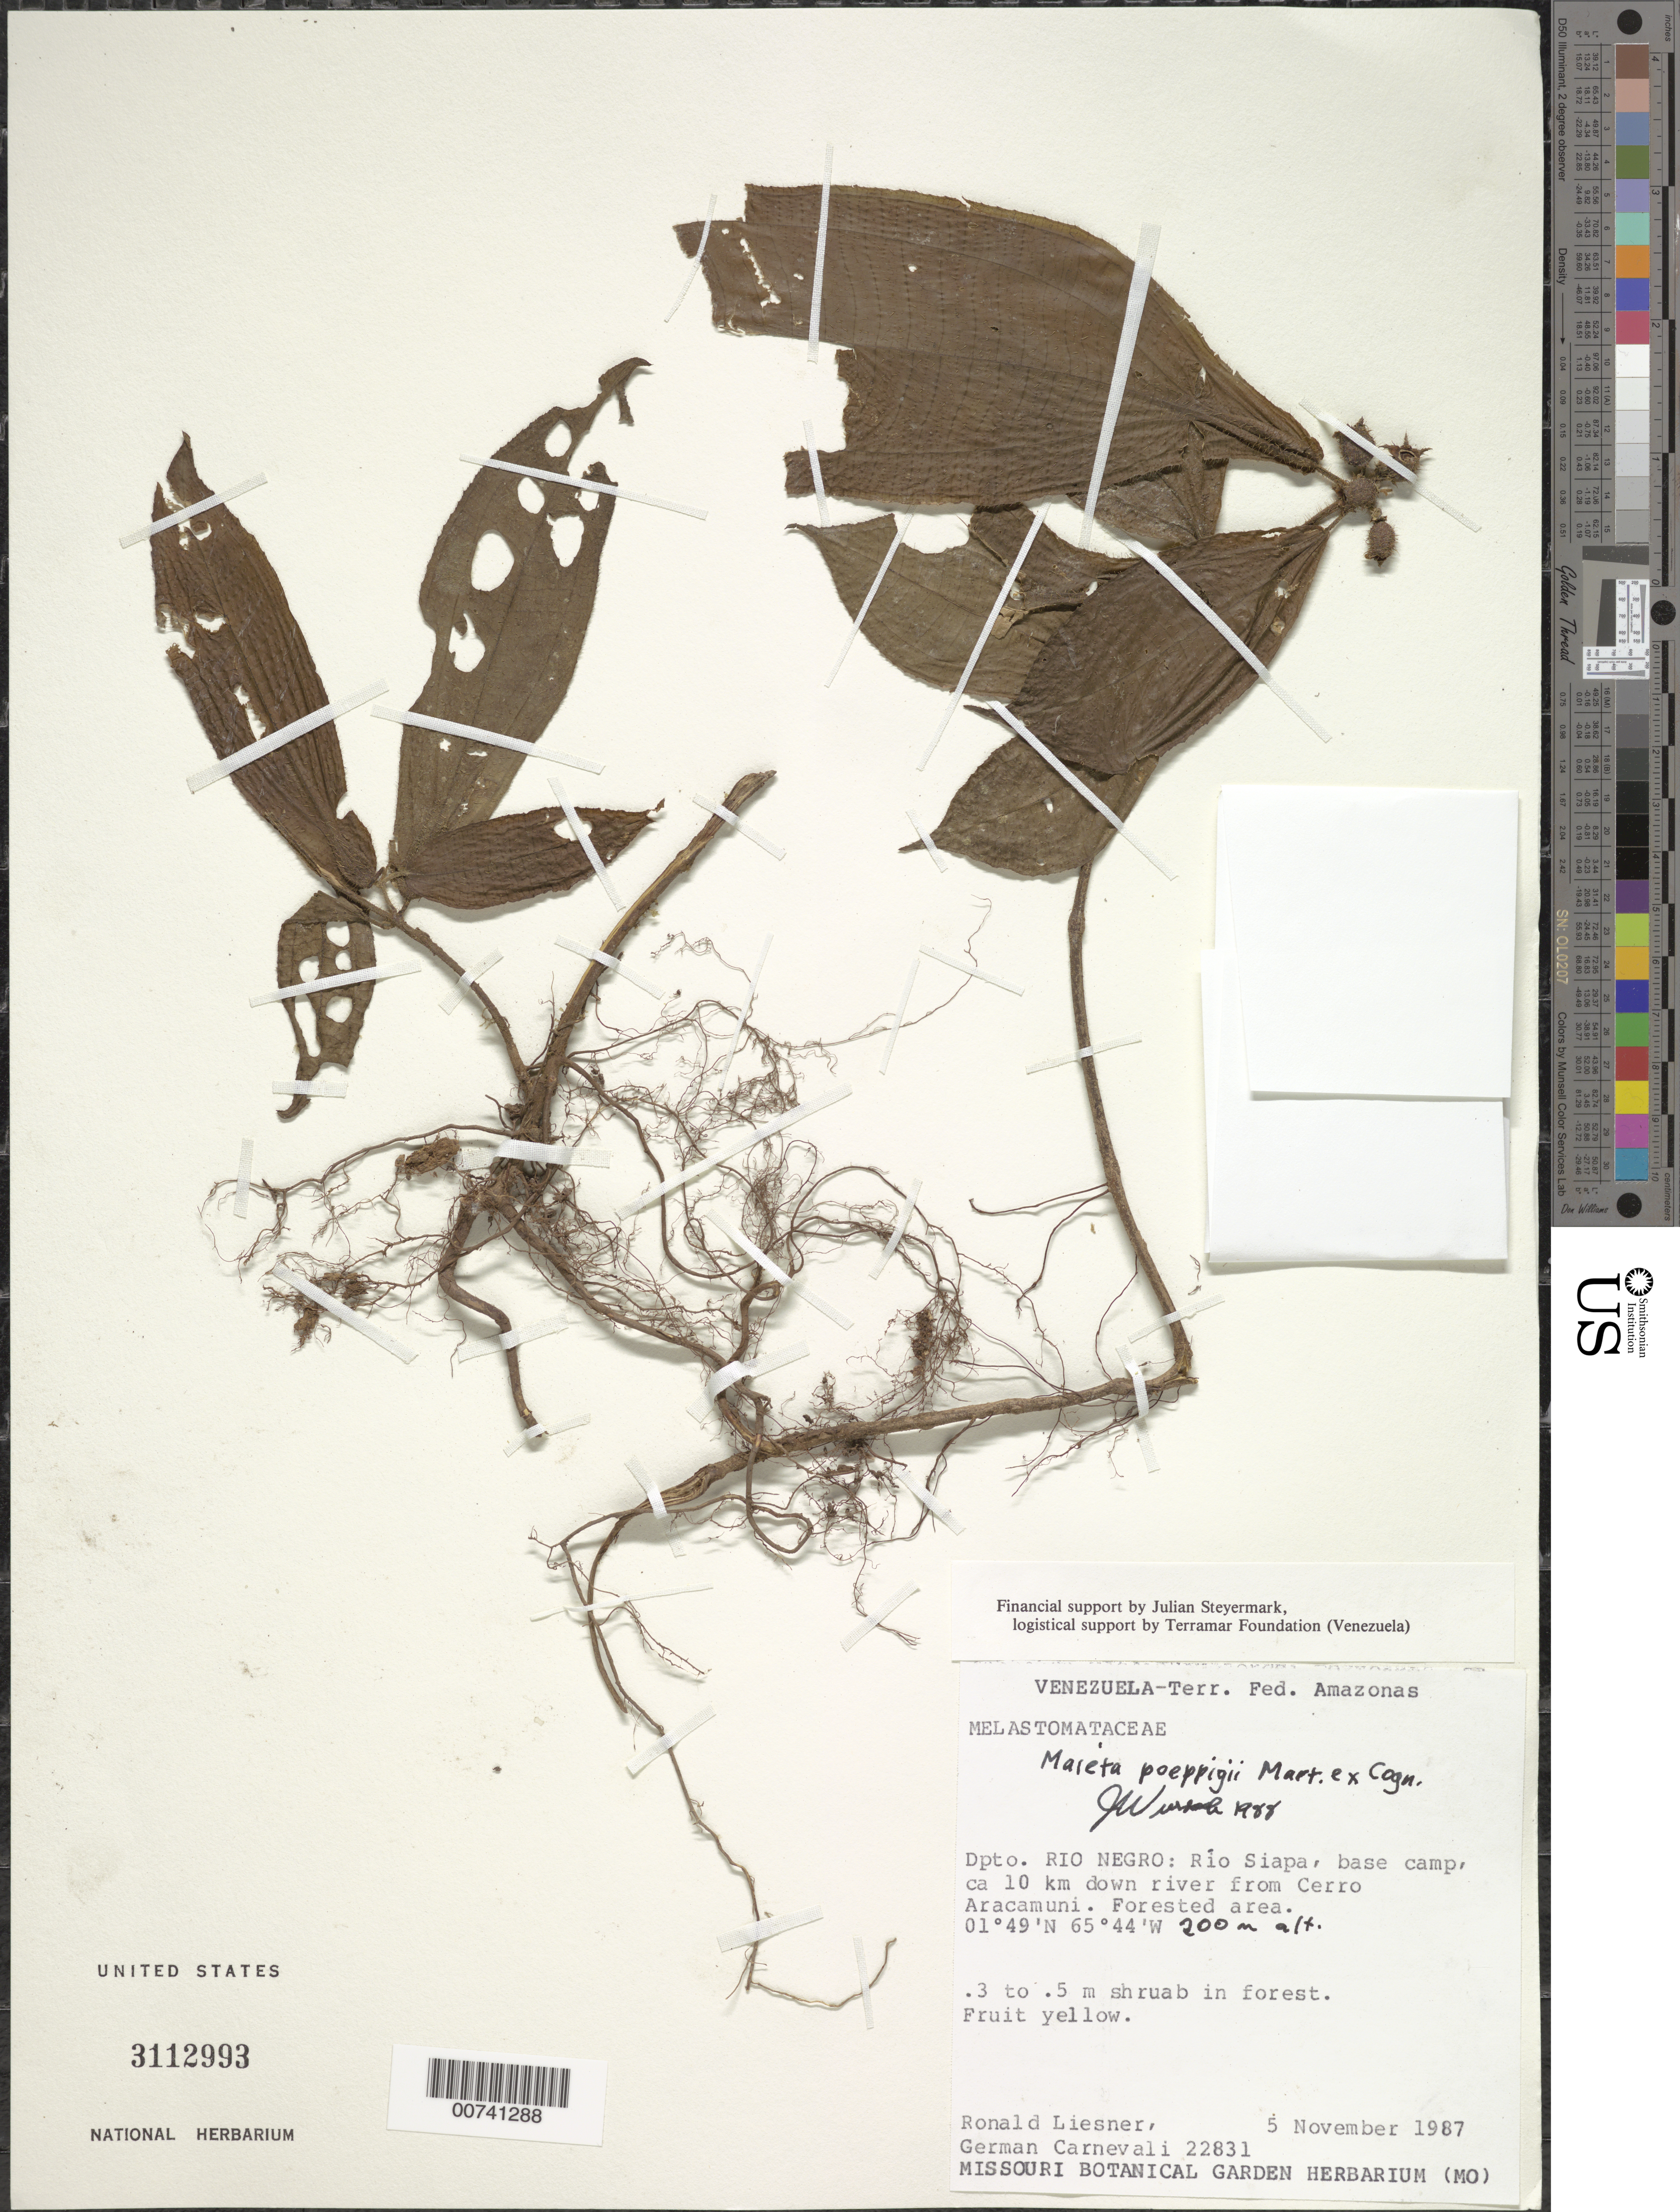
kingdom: Plantae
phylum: Tracheophyta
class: Magnoliopsida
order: Myrtales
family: Melastomataceae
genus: Maieta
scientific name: Maieta poeppigii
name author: Mart. ex Cogn.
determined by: Wurdack, John J., (US), US (UNITED STATES)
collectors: R. L. Liesner & G. Carnevali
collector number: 22831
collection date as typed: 5-Nov-87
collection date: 1987-11-05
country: Venezuela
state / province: Amazonas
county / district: Río Negro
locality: Río Siapa, 10 km from Cerro Aracamuni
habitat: Forested area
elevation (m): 200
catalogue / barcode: US 3112993